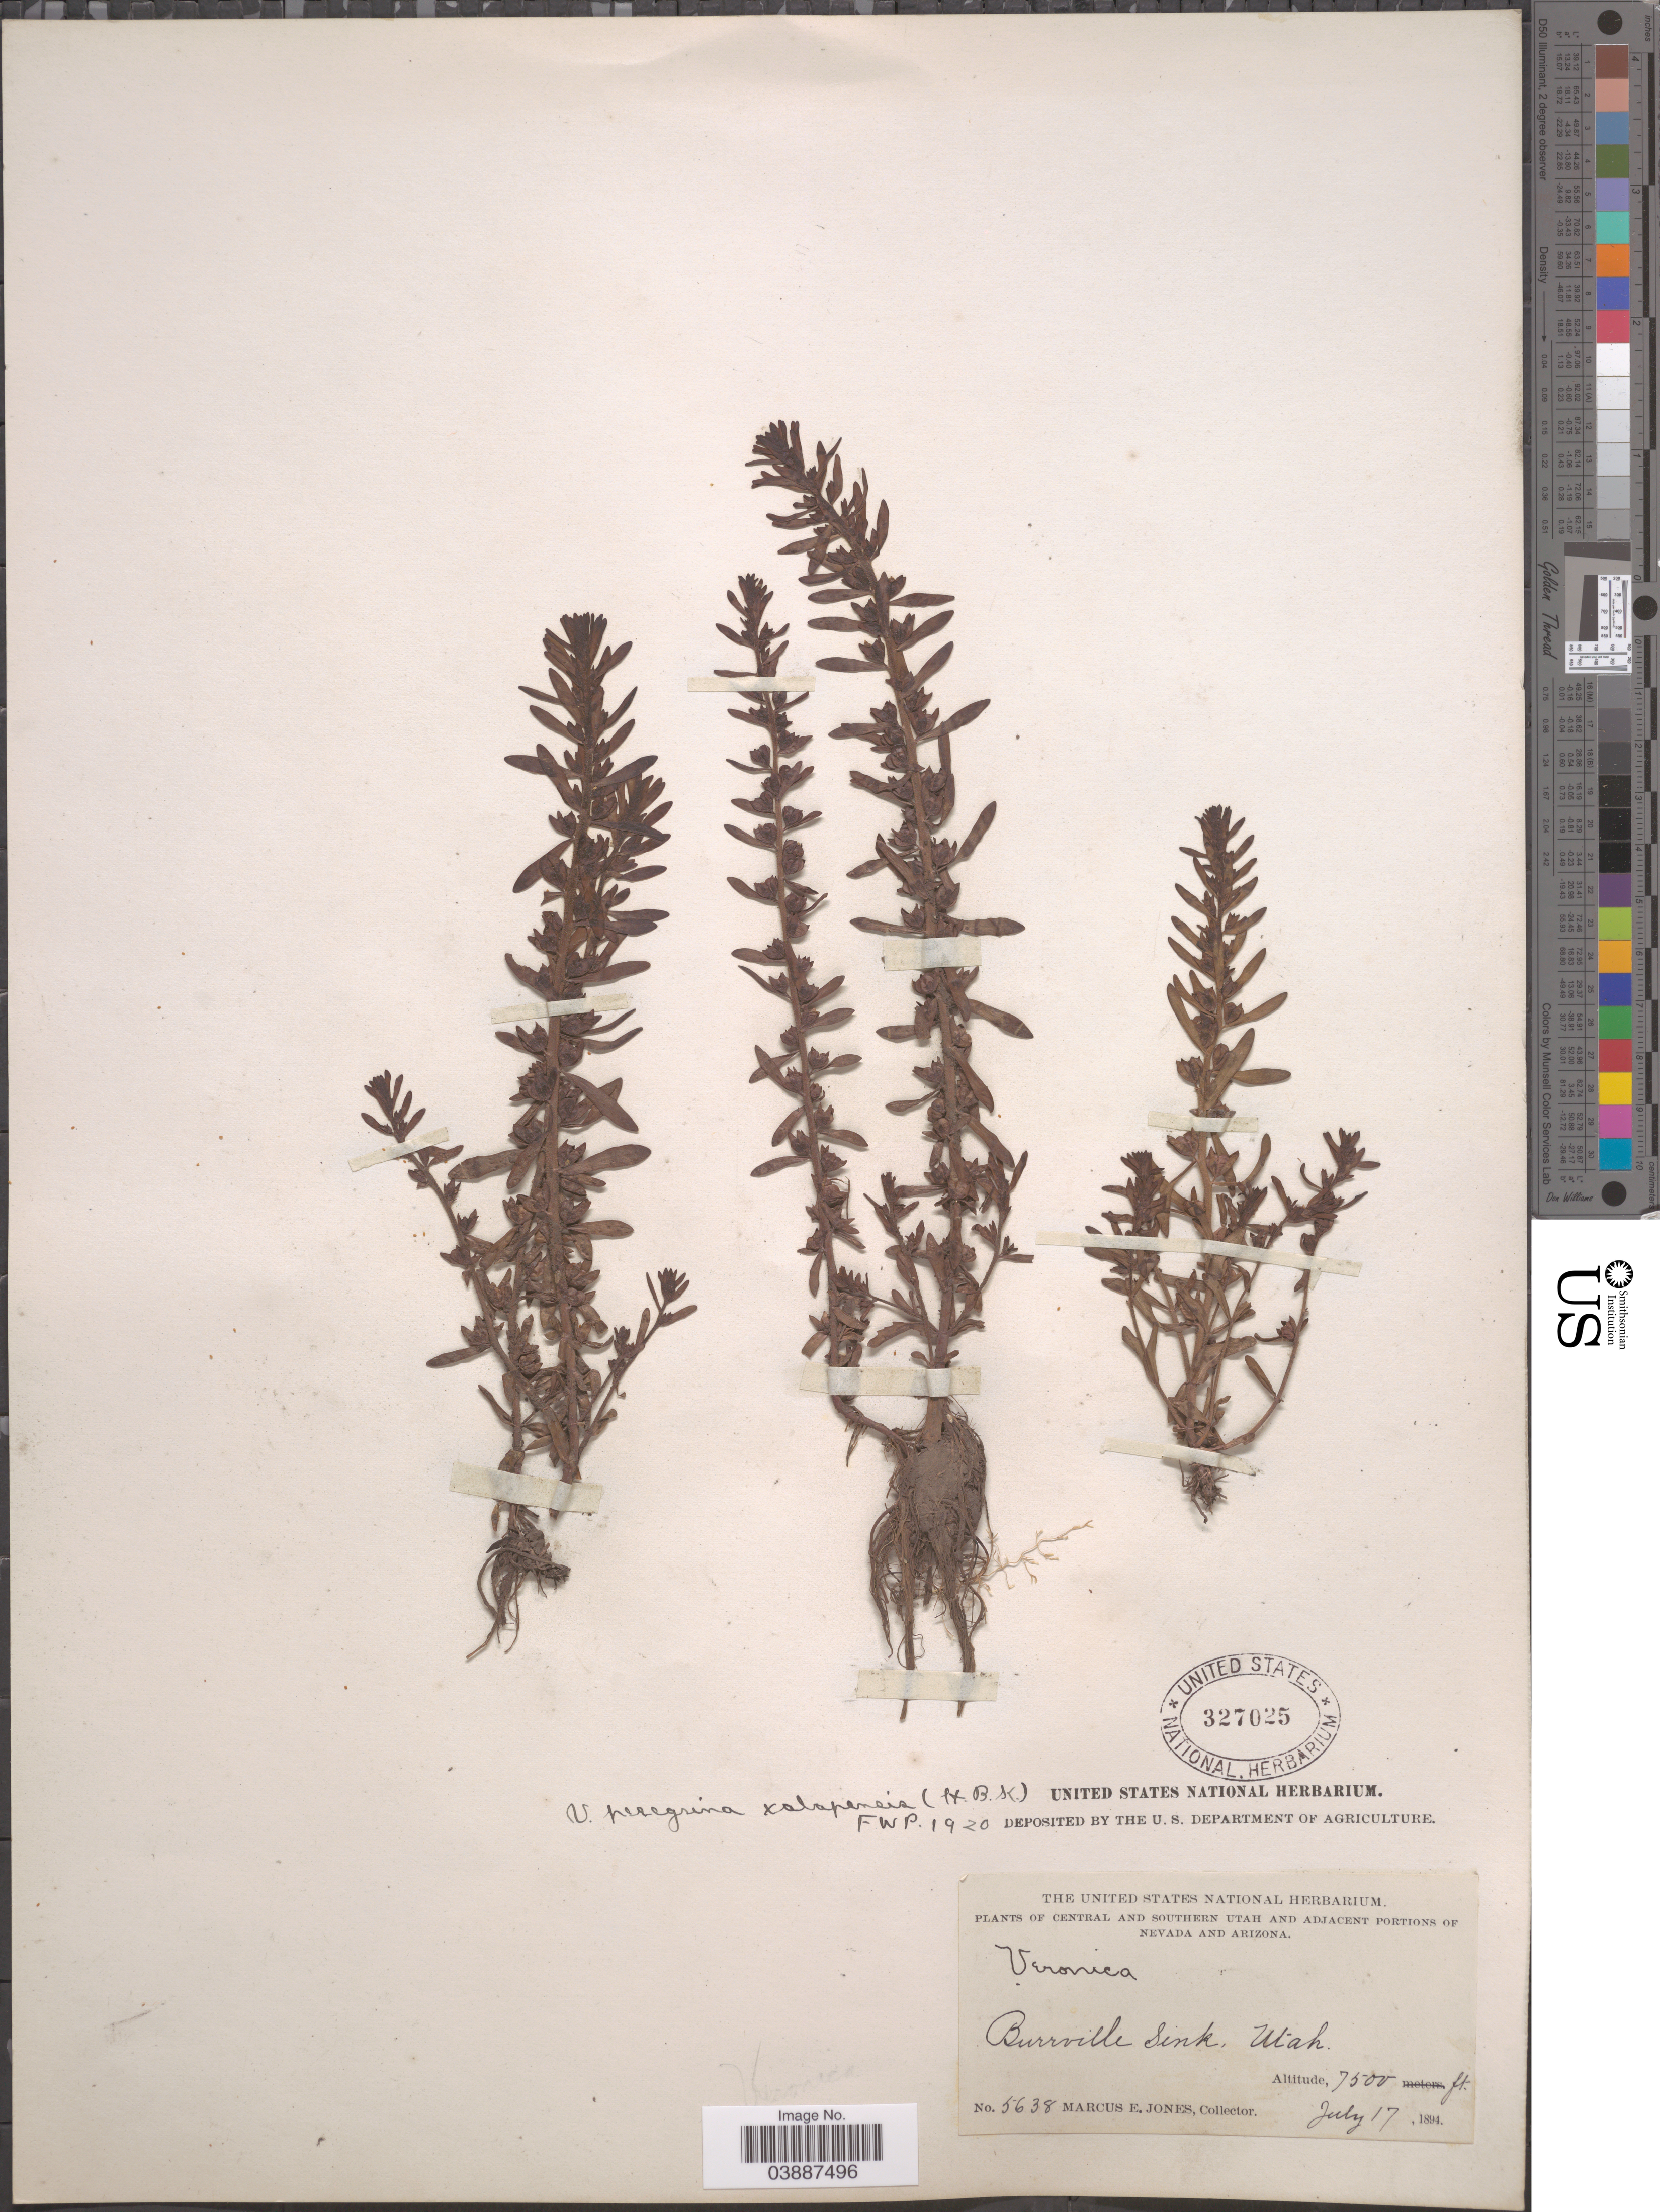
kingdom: Plantae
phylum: Tracheophyta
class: Magnoliopsida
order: Lamiales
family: Plantaginaceae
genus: Veronica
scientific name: Veronica xalapensis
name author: Kunth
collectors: M. E. Jones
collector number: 5638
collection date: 1894-07-17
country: United States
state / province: Utah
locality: Central and Southern Utah. Burrville Sink.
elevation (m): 2286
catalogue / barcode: US 327025